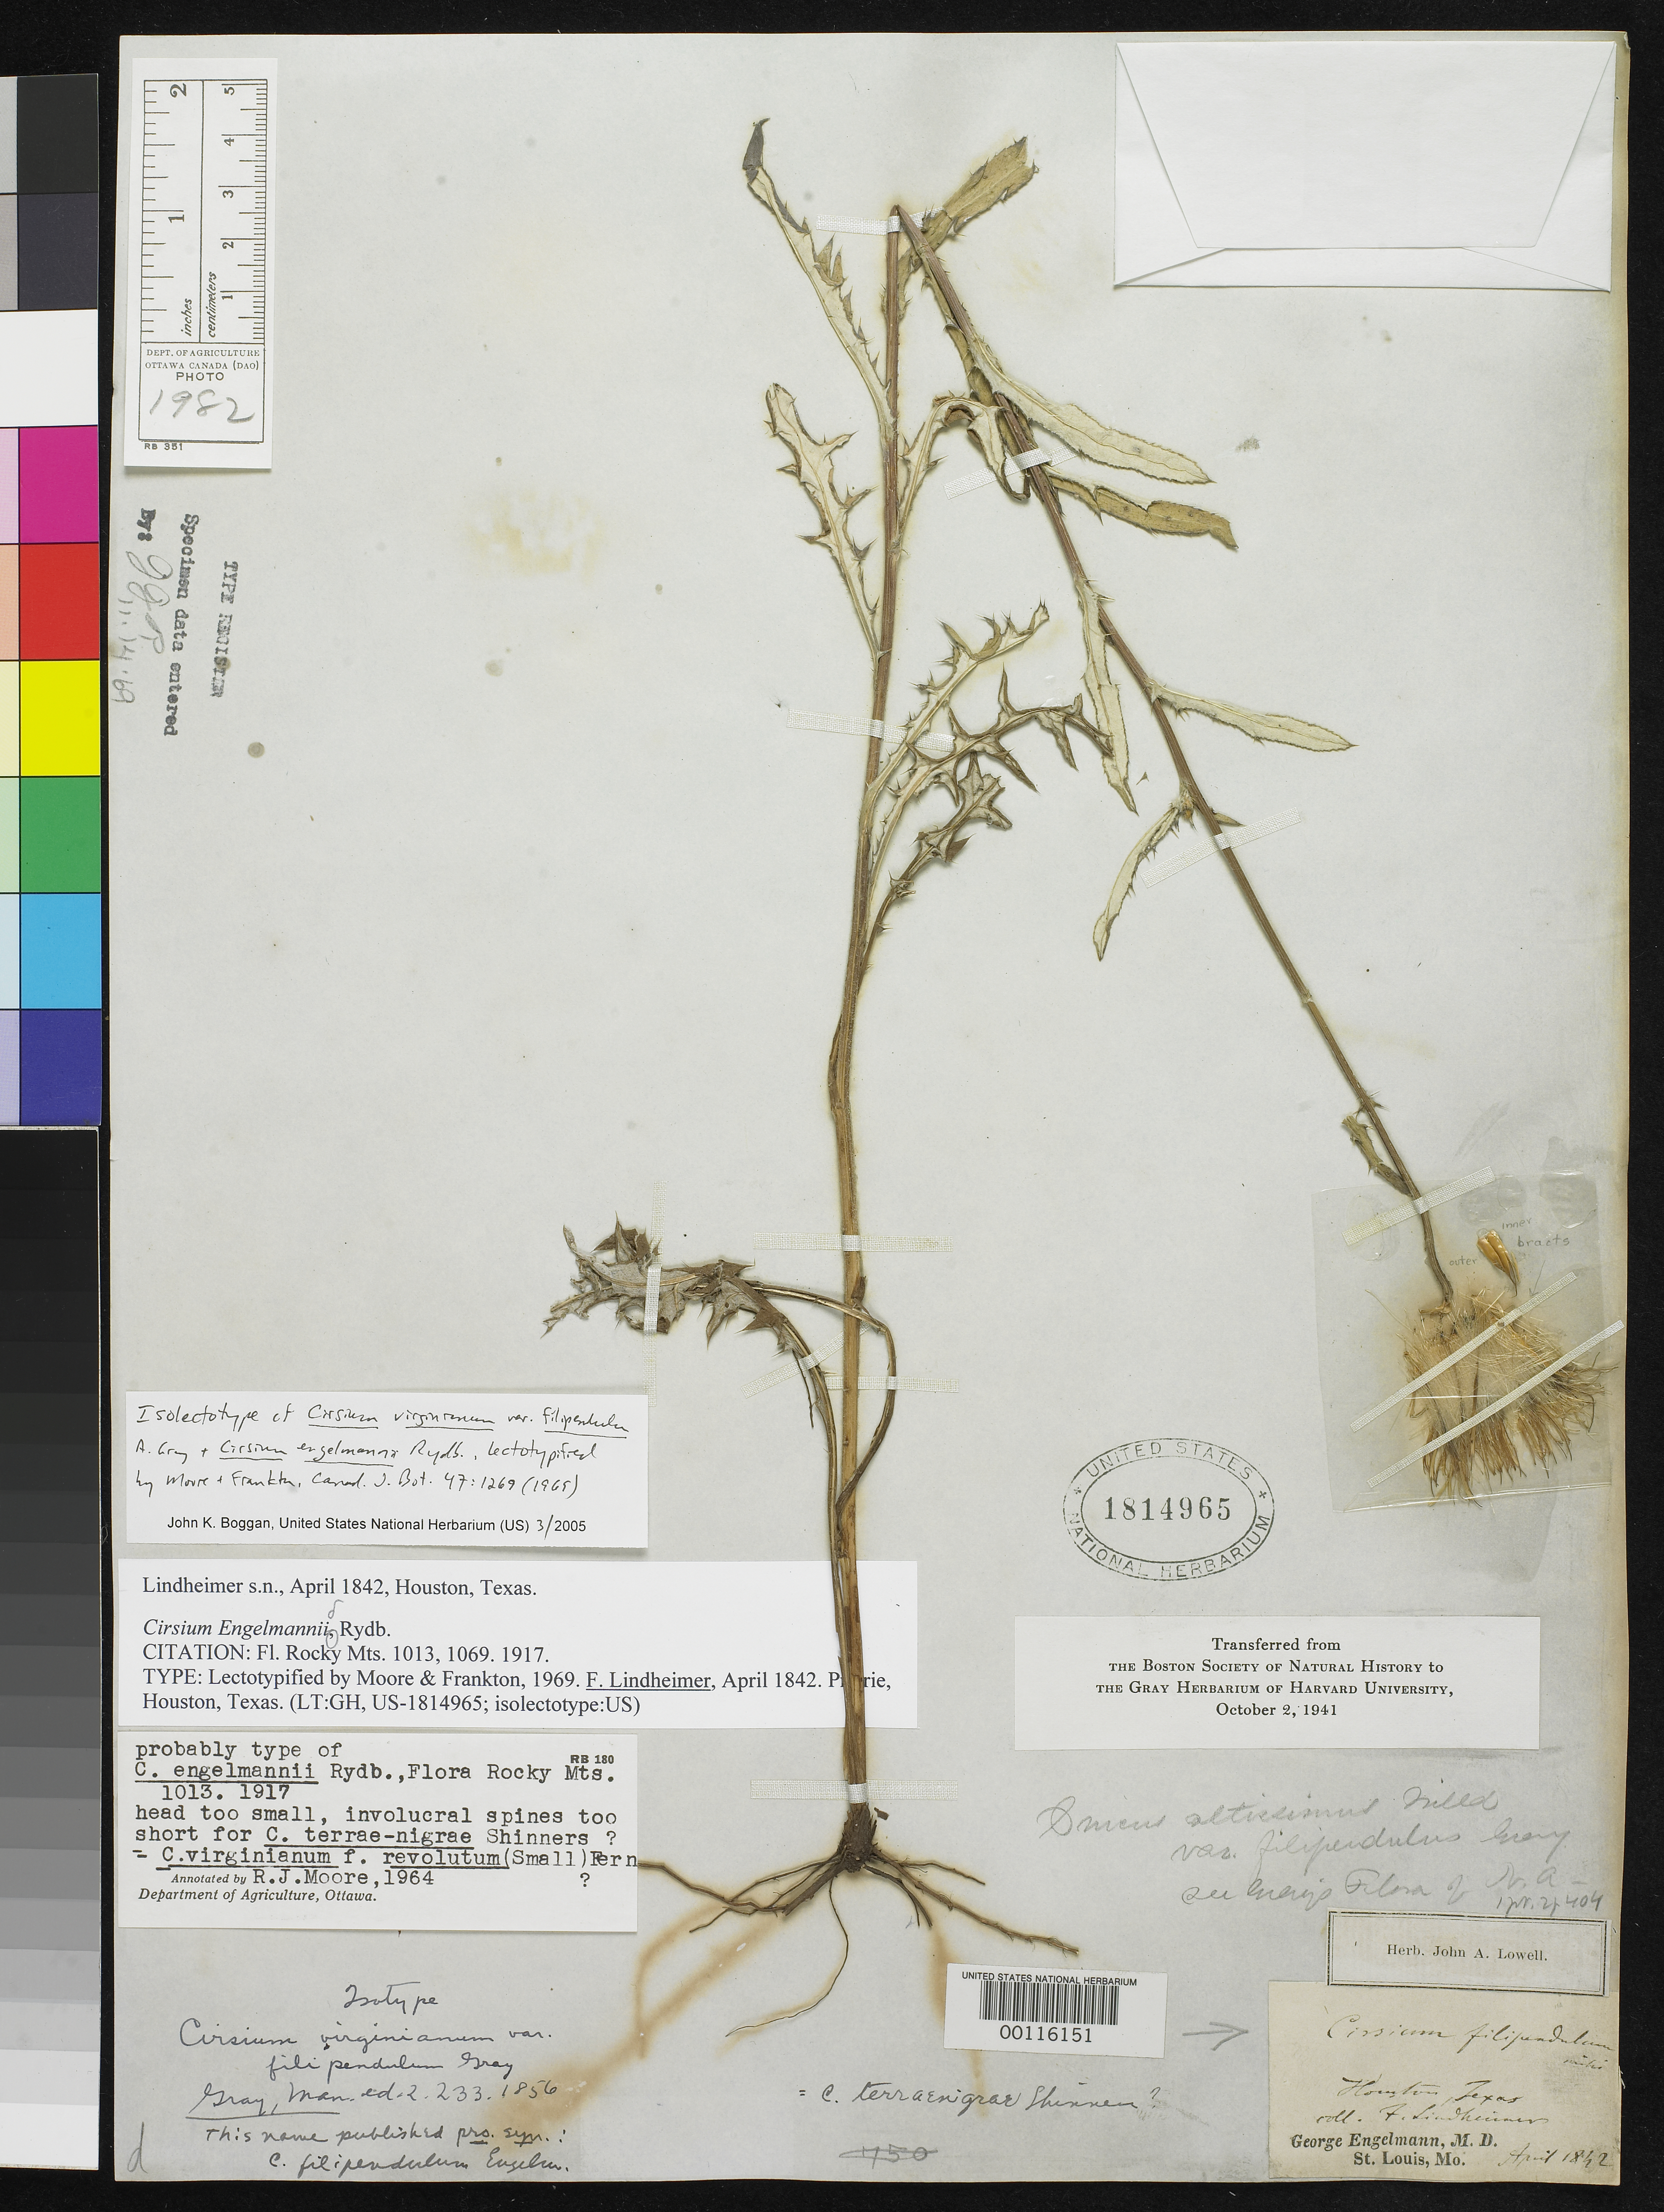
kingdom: Plantae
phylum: Tracheophyta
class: Magnoliopsida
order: Asterales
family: Asteraceae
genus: Cirsium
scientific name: Cirsium virginianum var. filipendulum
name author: A. Gray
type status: Isolectotype; Type Collection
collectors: F. J. Lindheimer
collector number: G. Engelmann s.n.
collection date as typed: Apr 1842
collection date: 1842-04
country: United States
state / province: Texas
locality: Houston.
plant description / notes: Also an isolectotype of Cirsium engelmannii Rydberg.; Also an isolectotype of Cirsium virginianum var. filipendulum A. Gray.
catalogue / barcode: US 1814965